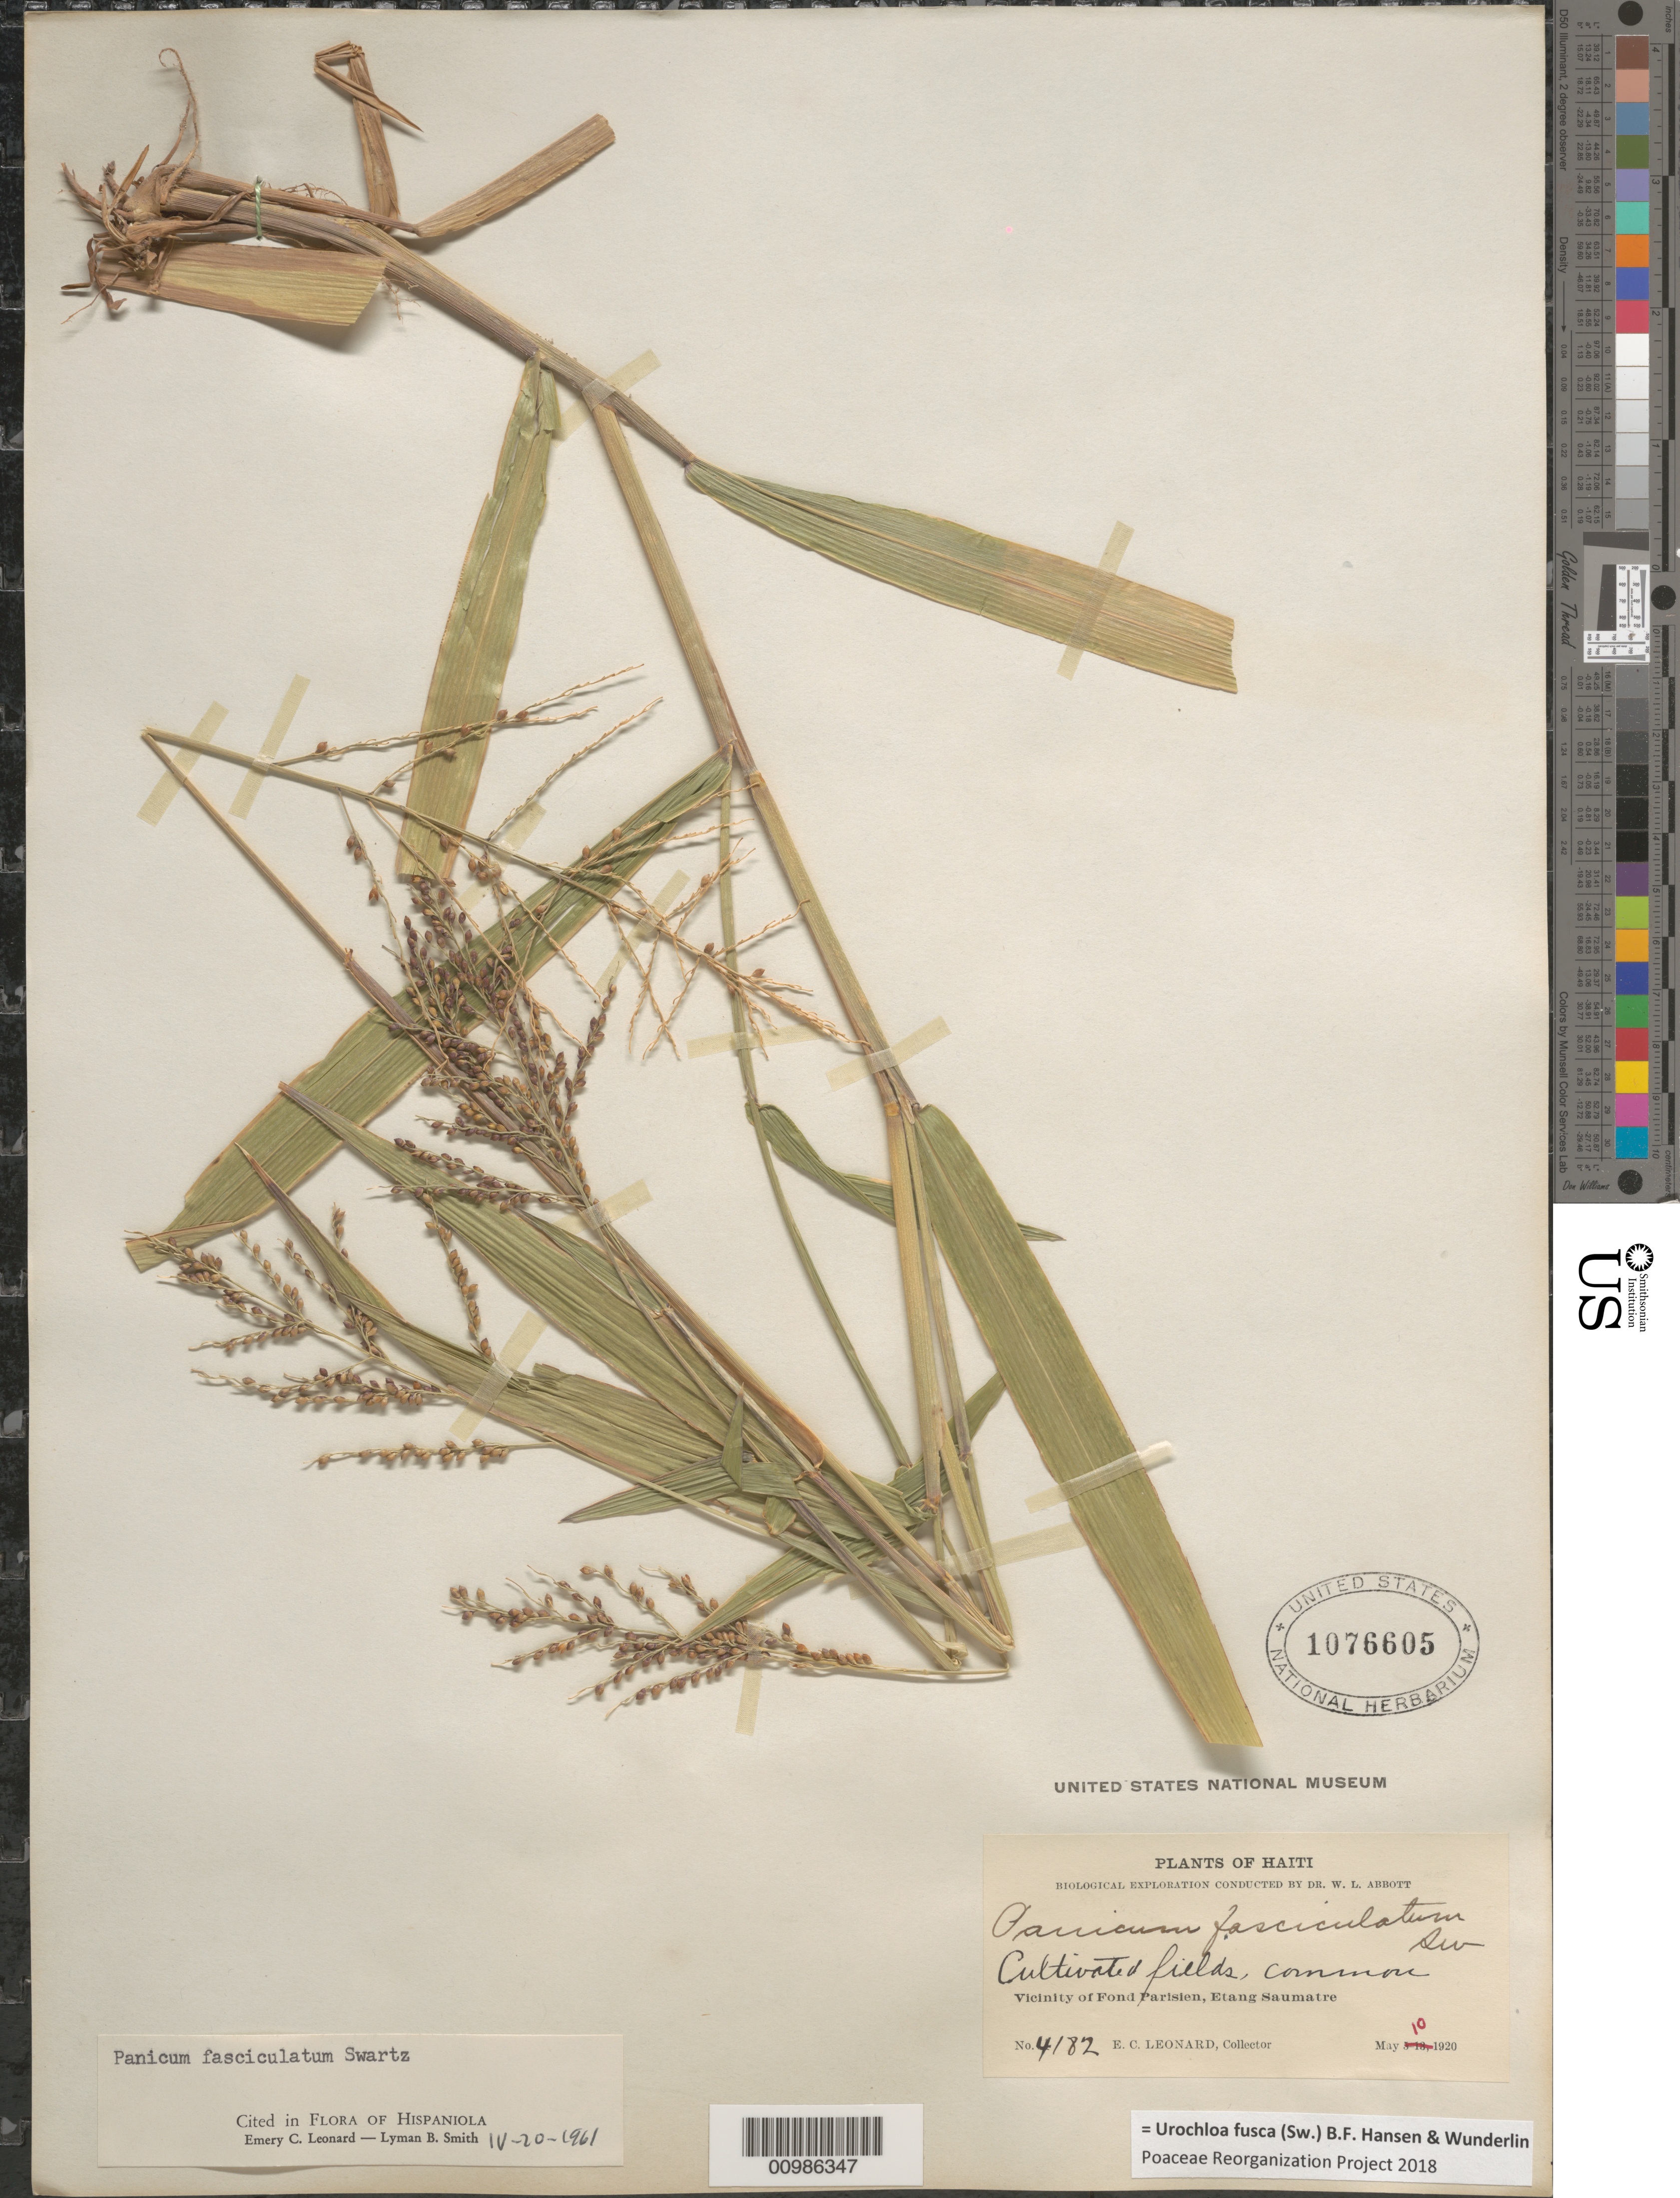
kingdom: Plantae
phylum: Tracheophyta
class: Liliopsida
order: Poales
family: Poaceae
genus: Brachiaria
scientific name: Brachiaria fasciculata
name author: (Sw.) Parodi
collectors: E. C. Leonard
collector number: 4182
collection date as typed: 10 May 1920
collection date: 1920-05-10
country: Haiti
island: Hispaniola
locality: Vicinity of Fond Parisien, Etang Saumatre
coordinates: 0 N, 0 E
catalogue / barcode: US 1076605